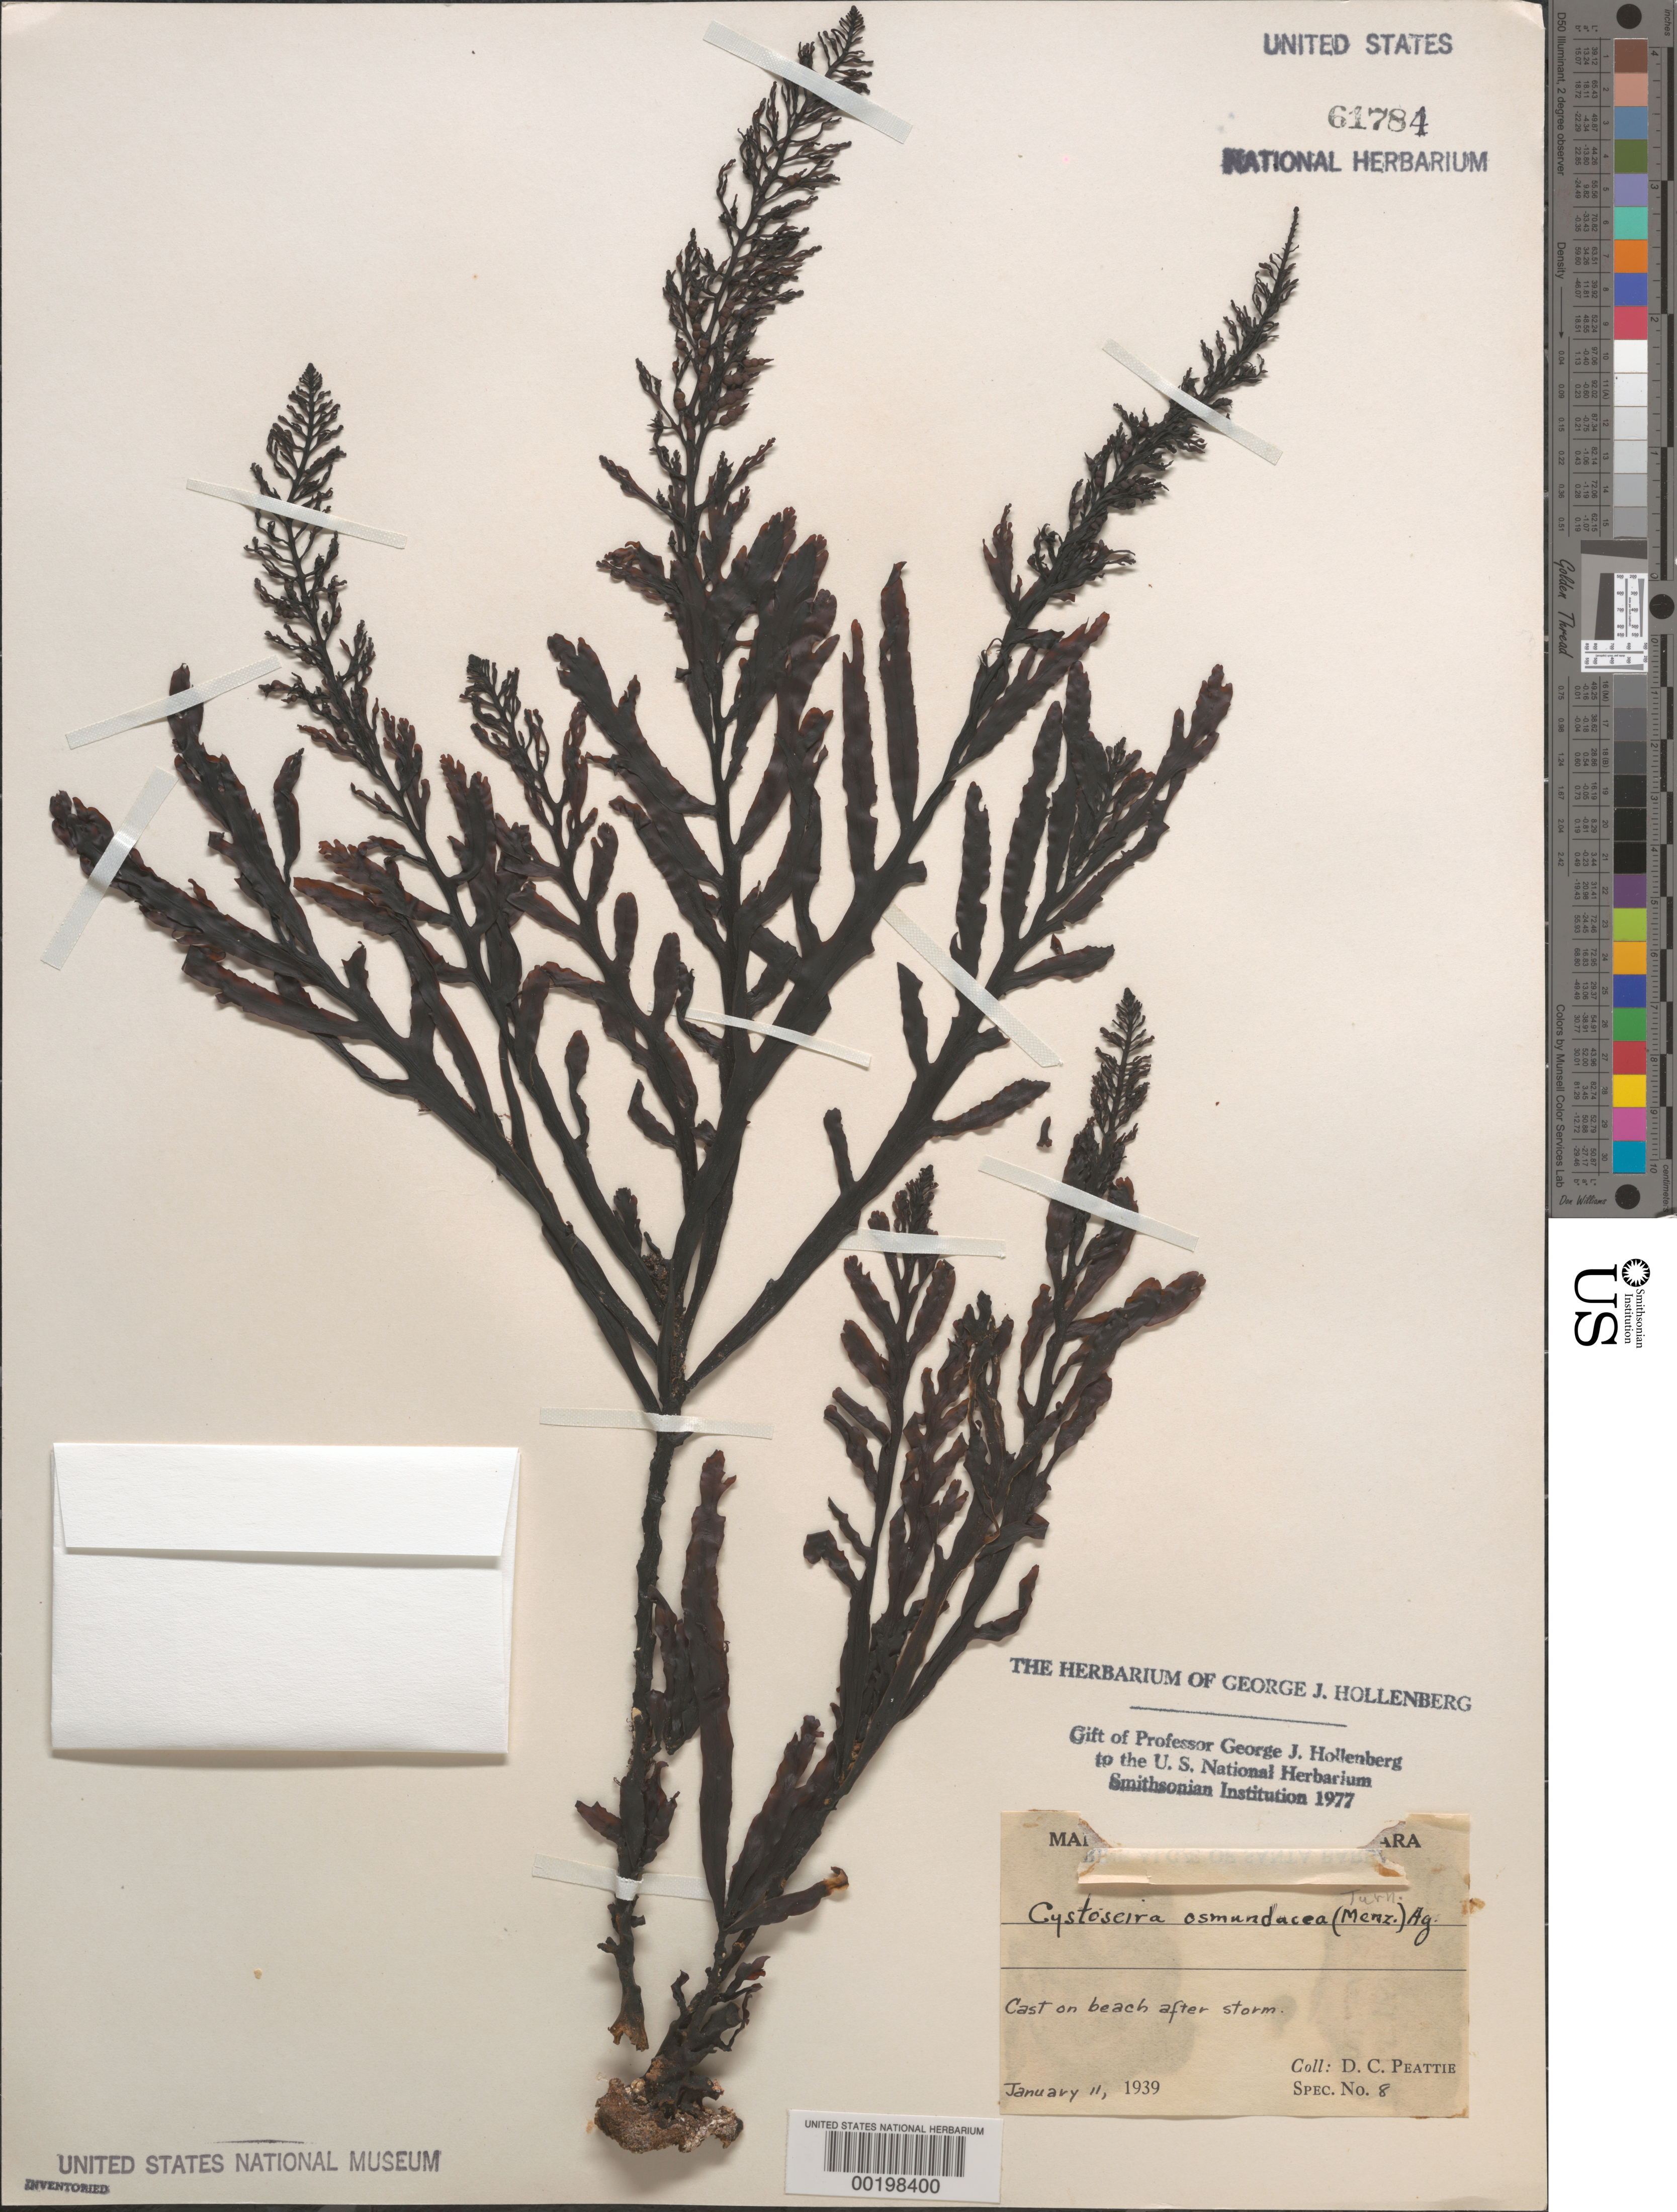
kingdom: Chromista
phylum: Ochrophyta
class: Phaeophyceae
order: Fucales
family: Sargassaceae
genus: Cystoseira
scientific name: Cystoseira osmundacea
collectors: D. Peattie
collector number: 8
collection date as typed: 11 Jan 1939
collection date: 1939-01-11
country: United States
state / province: California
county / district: Santa Barbara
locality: Santa Barbara Beach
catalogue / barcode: US 61784